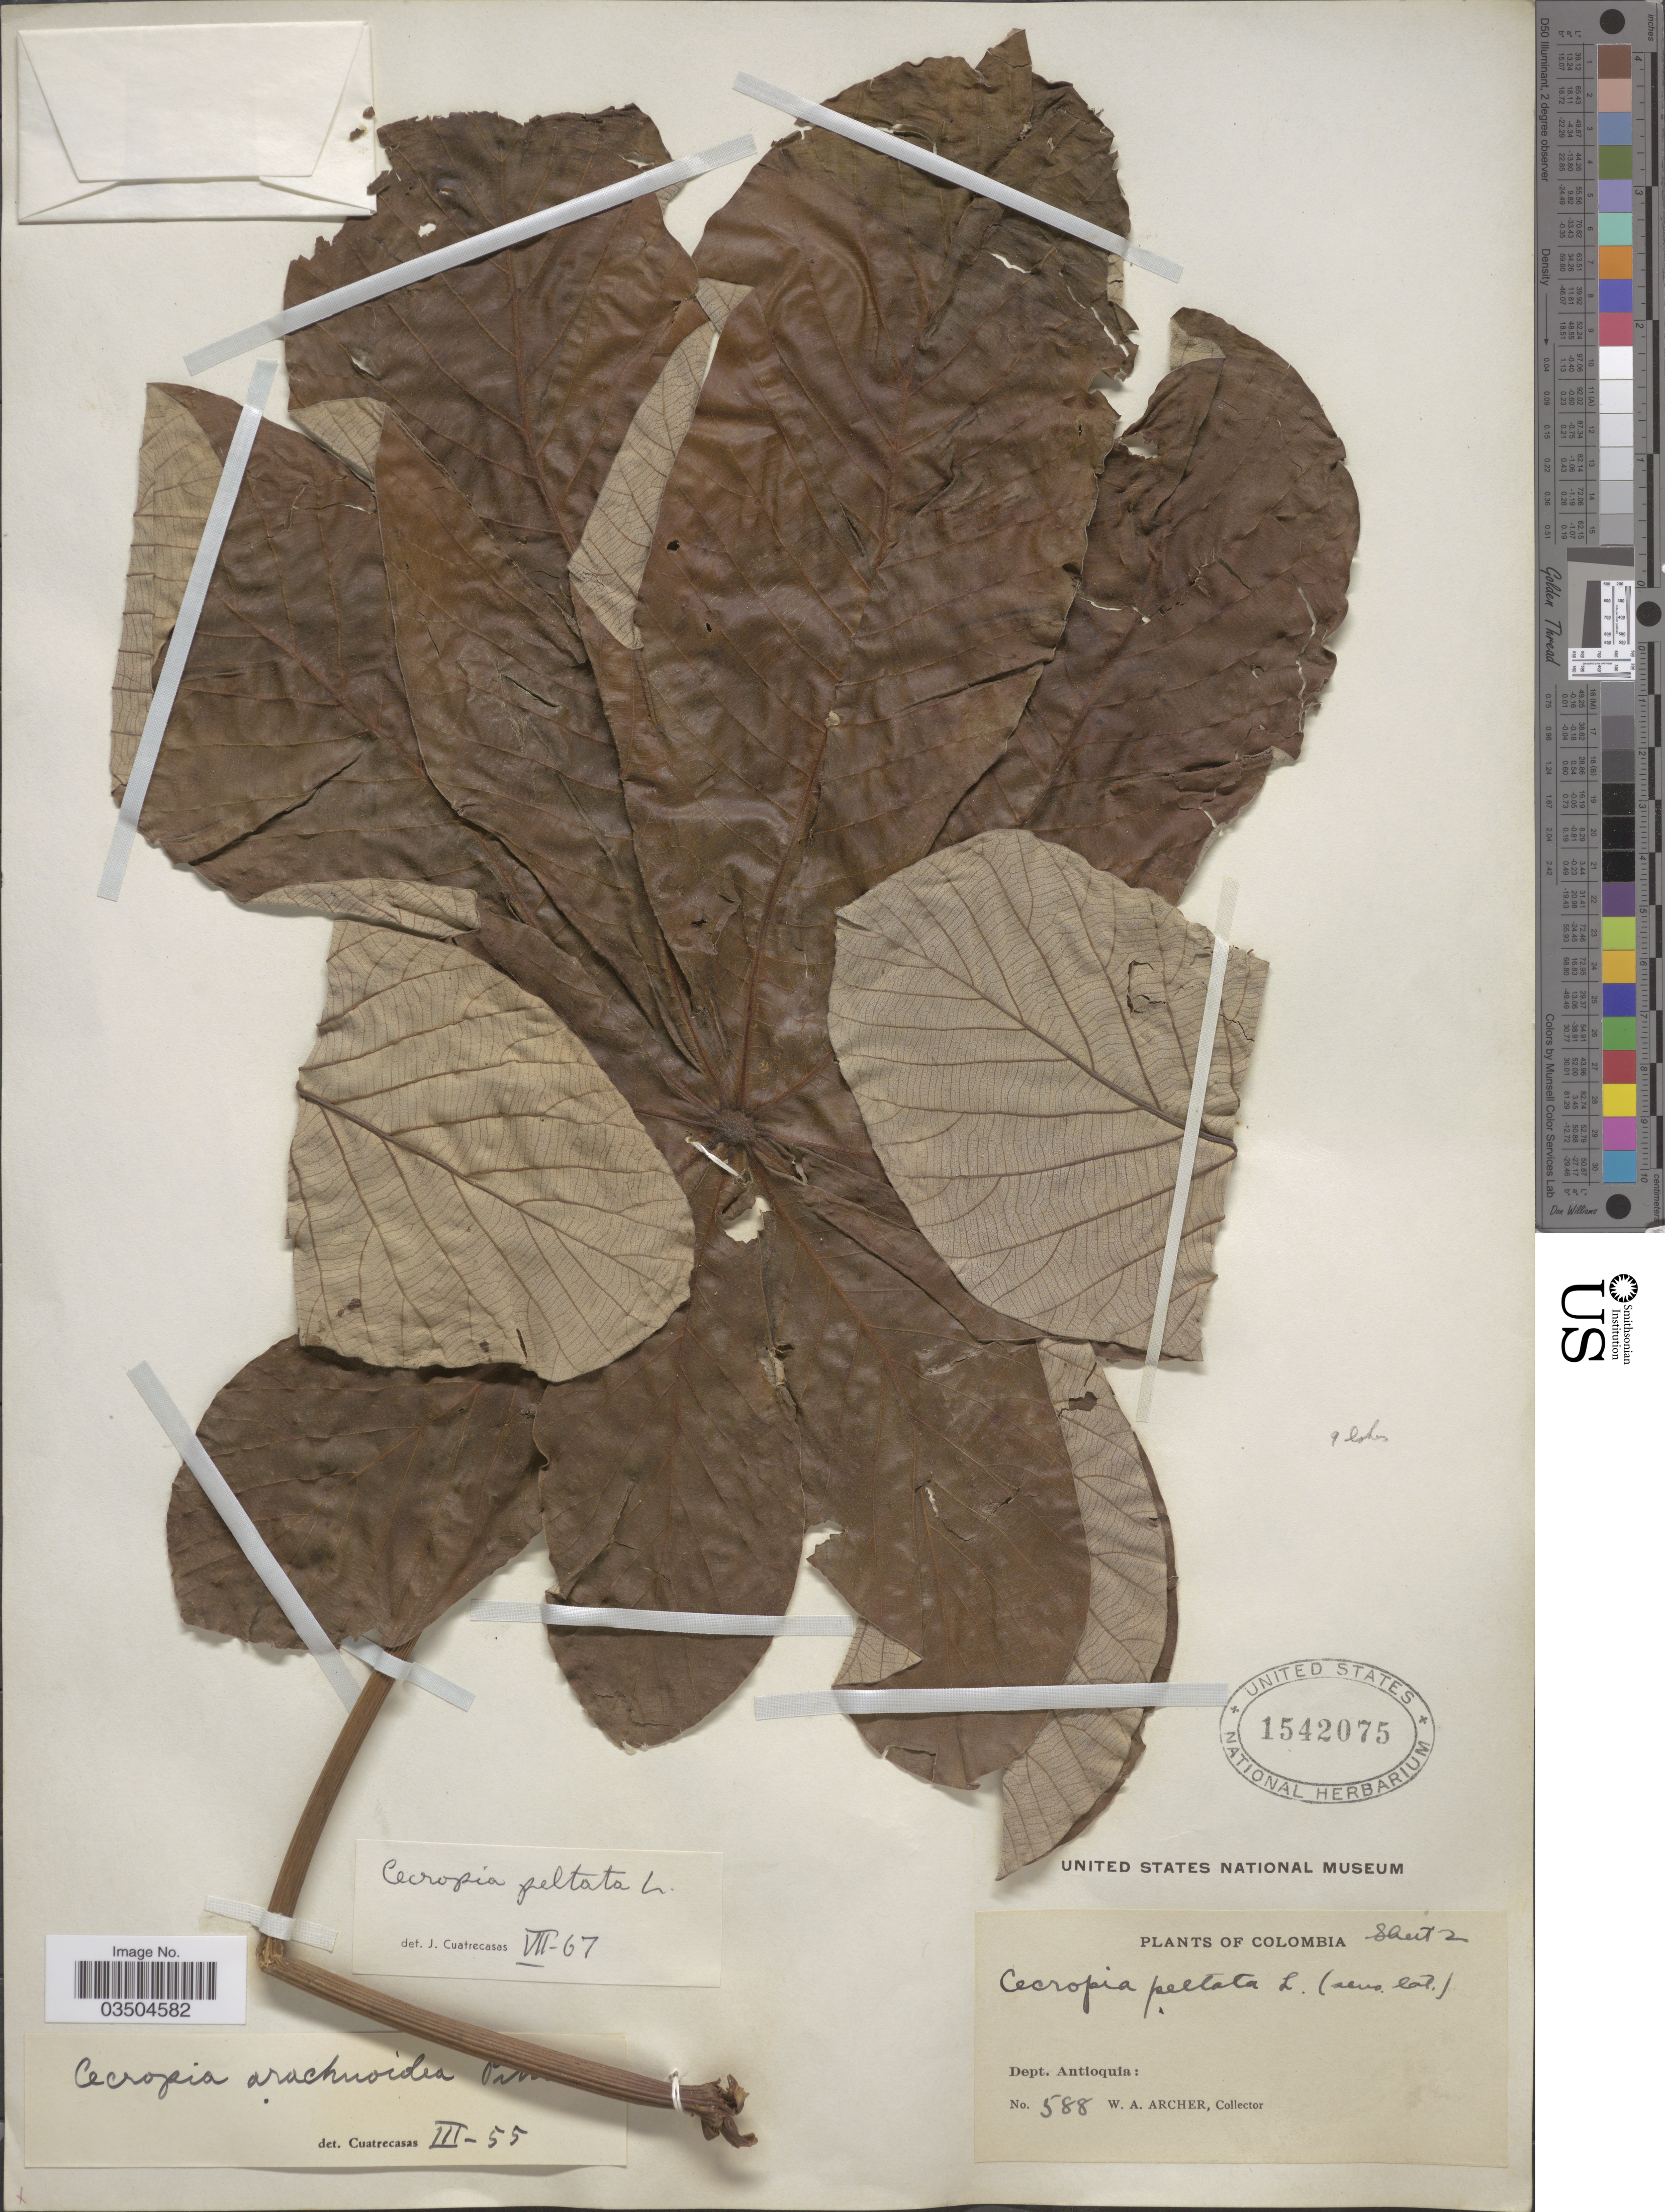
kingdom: Plantae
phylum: Tracheophyta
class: Magnoliopsida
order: Rosales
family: Urticaceae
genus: Cecropia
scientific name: Cecropia peltata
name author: L.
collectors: W. Archer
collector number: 588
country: Colombia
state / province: Antioquia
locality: Dept. Antioquia.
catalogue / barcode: US 1542075